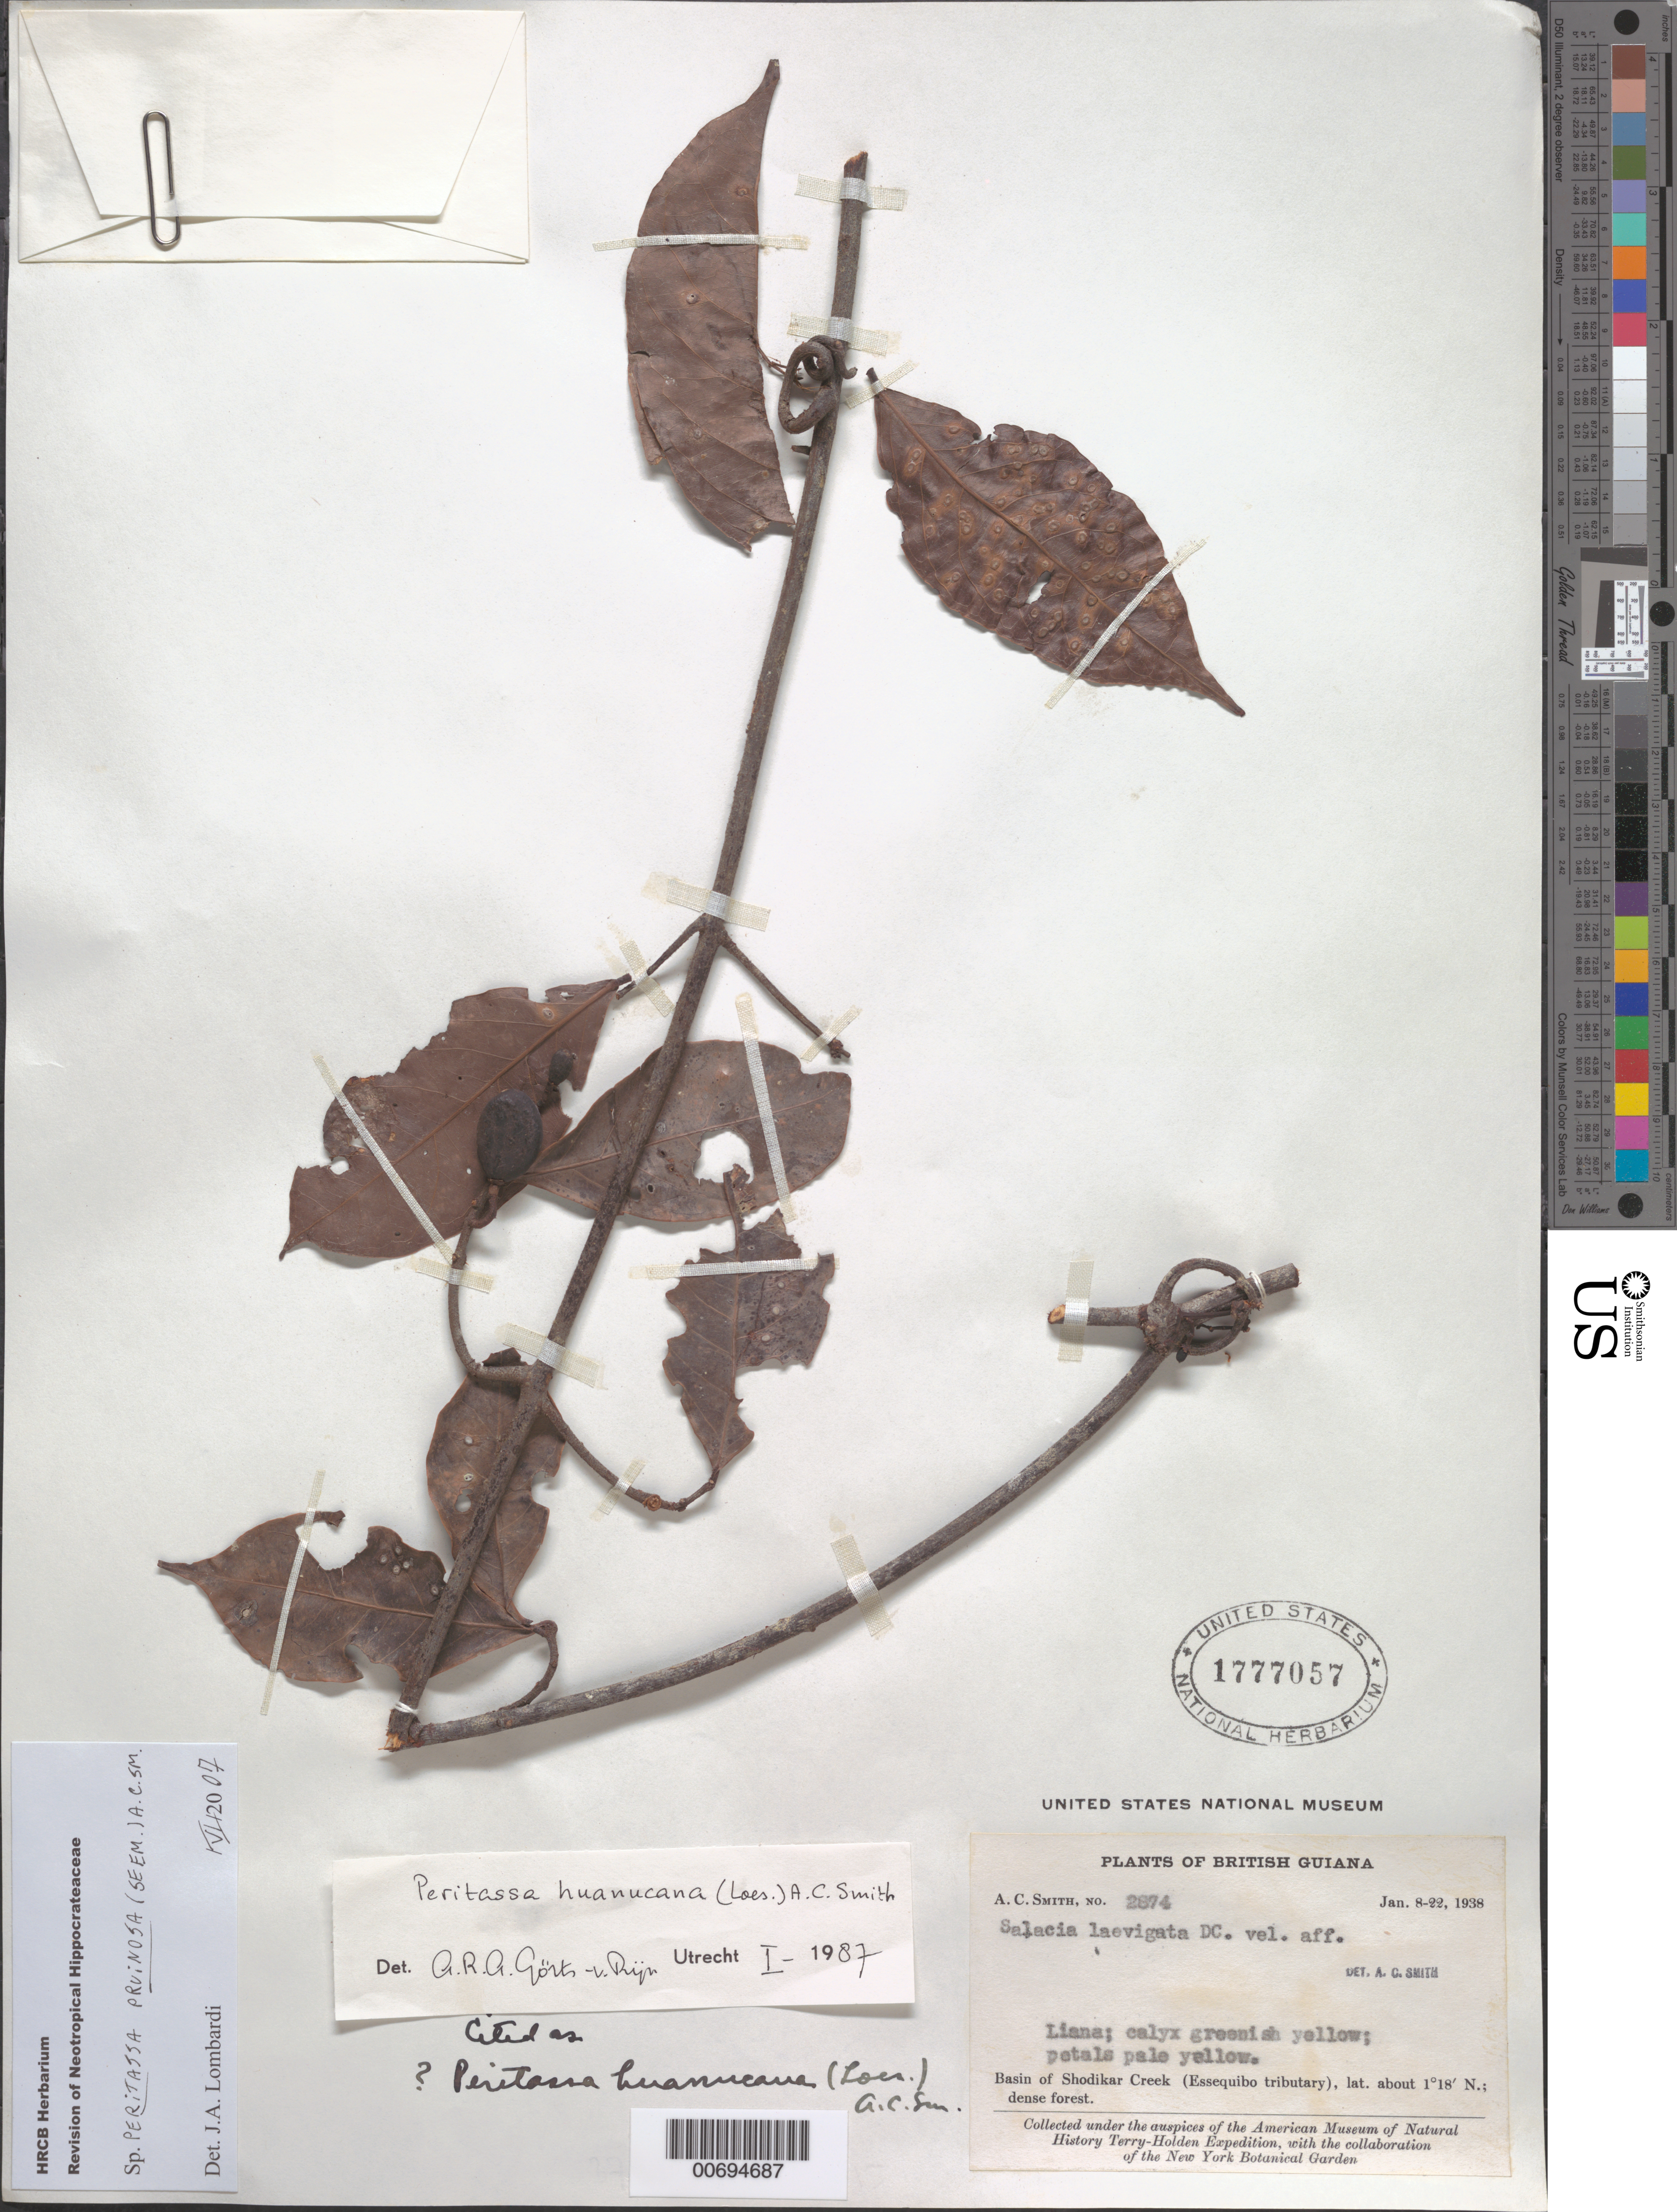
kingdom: Plantae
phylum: Tracheophyta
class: Magnoliopsida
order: Celastrales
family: Celastraceae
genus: Peritassa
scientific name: Peritassa pruinosa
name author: (Seem.) A.C. Sm.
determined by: Lombardi, Julio A.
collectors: A. C. Smith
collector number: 2874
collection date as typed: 8-Jan-38 to 22-Jan-38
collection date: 1938-01-08/1938-01-22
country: Guyana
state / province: U. Takutu-U. Essequibo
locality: Shodikar Creek, basin of (Essequibo tributary), Akarai Mts.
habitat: Dense forest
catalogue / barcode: US 1777057